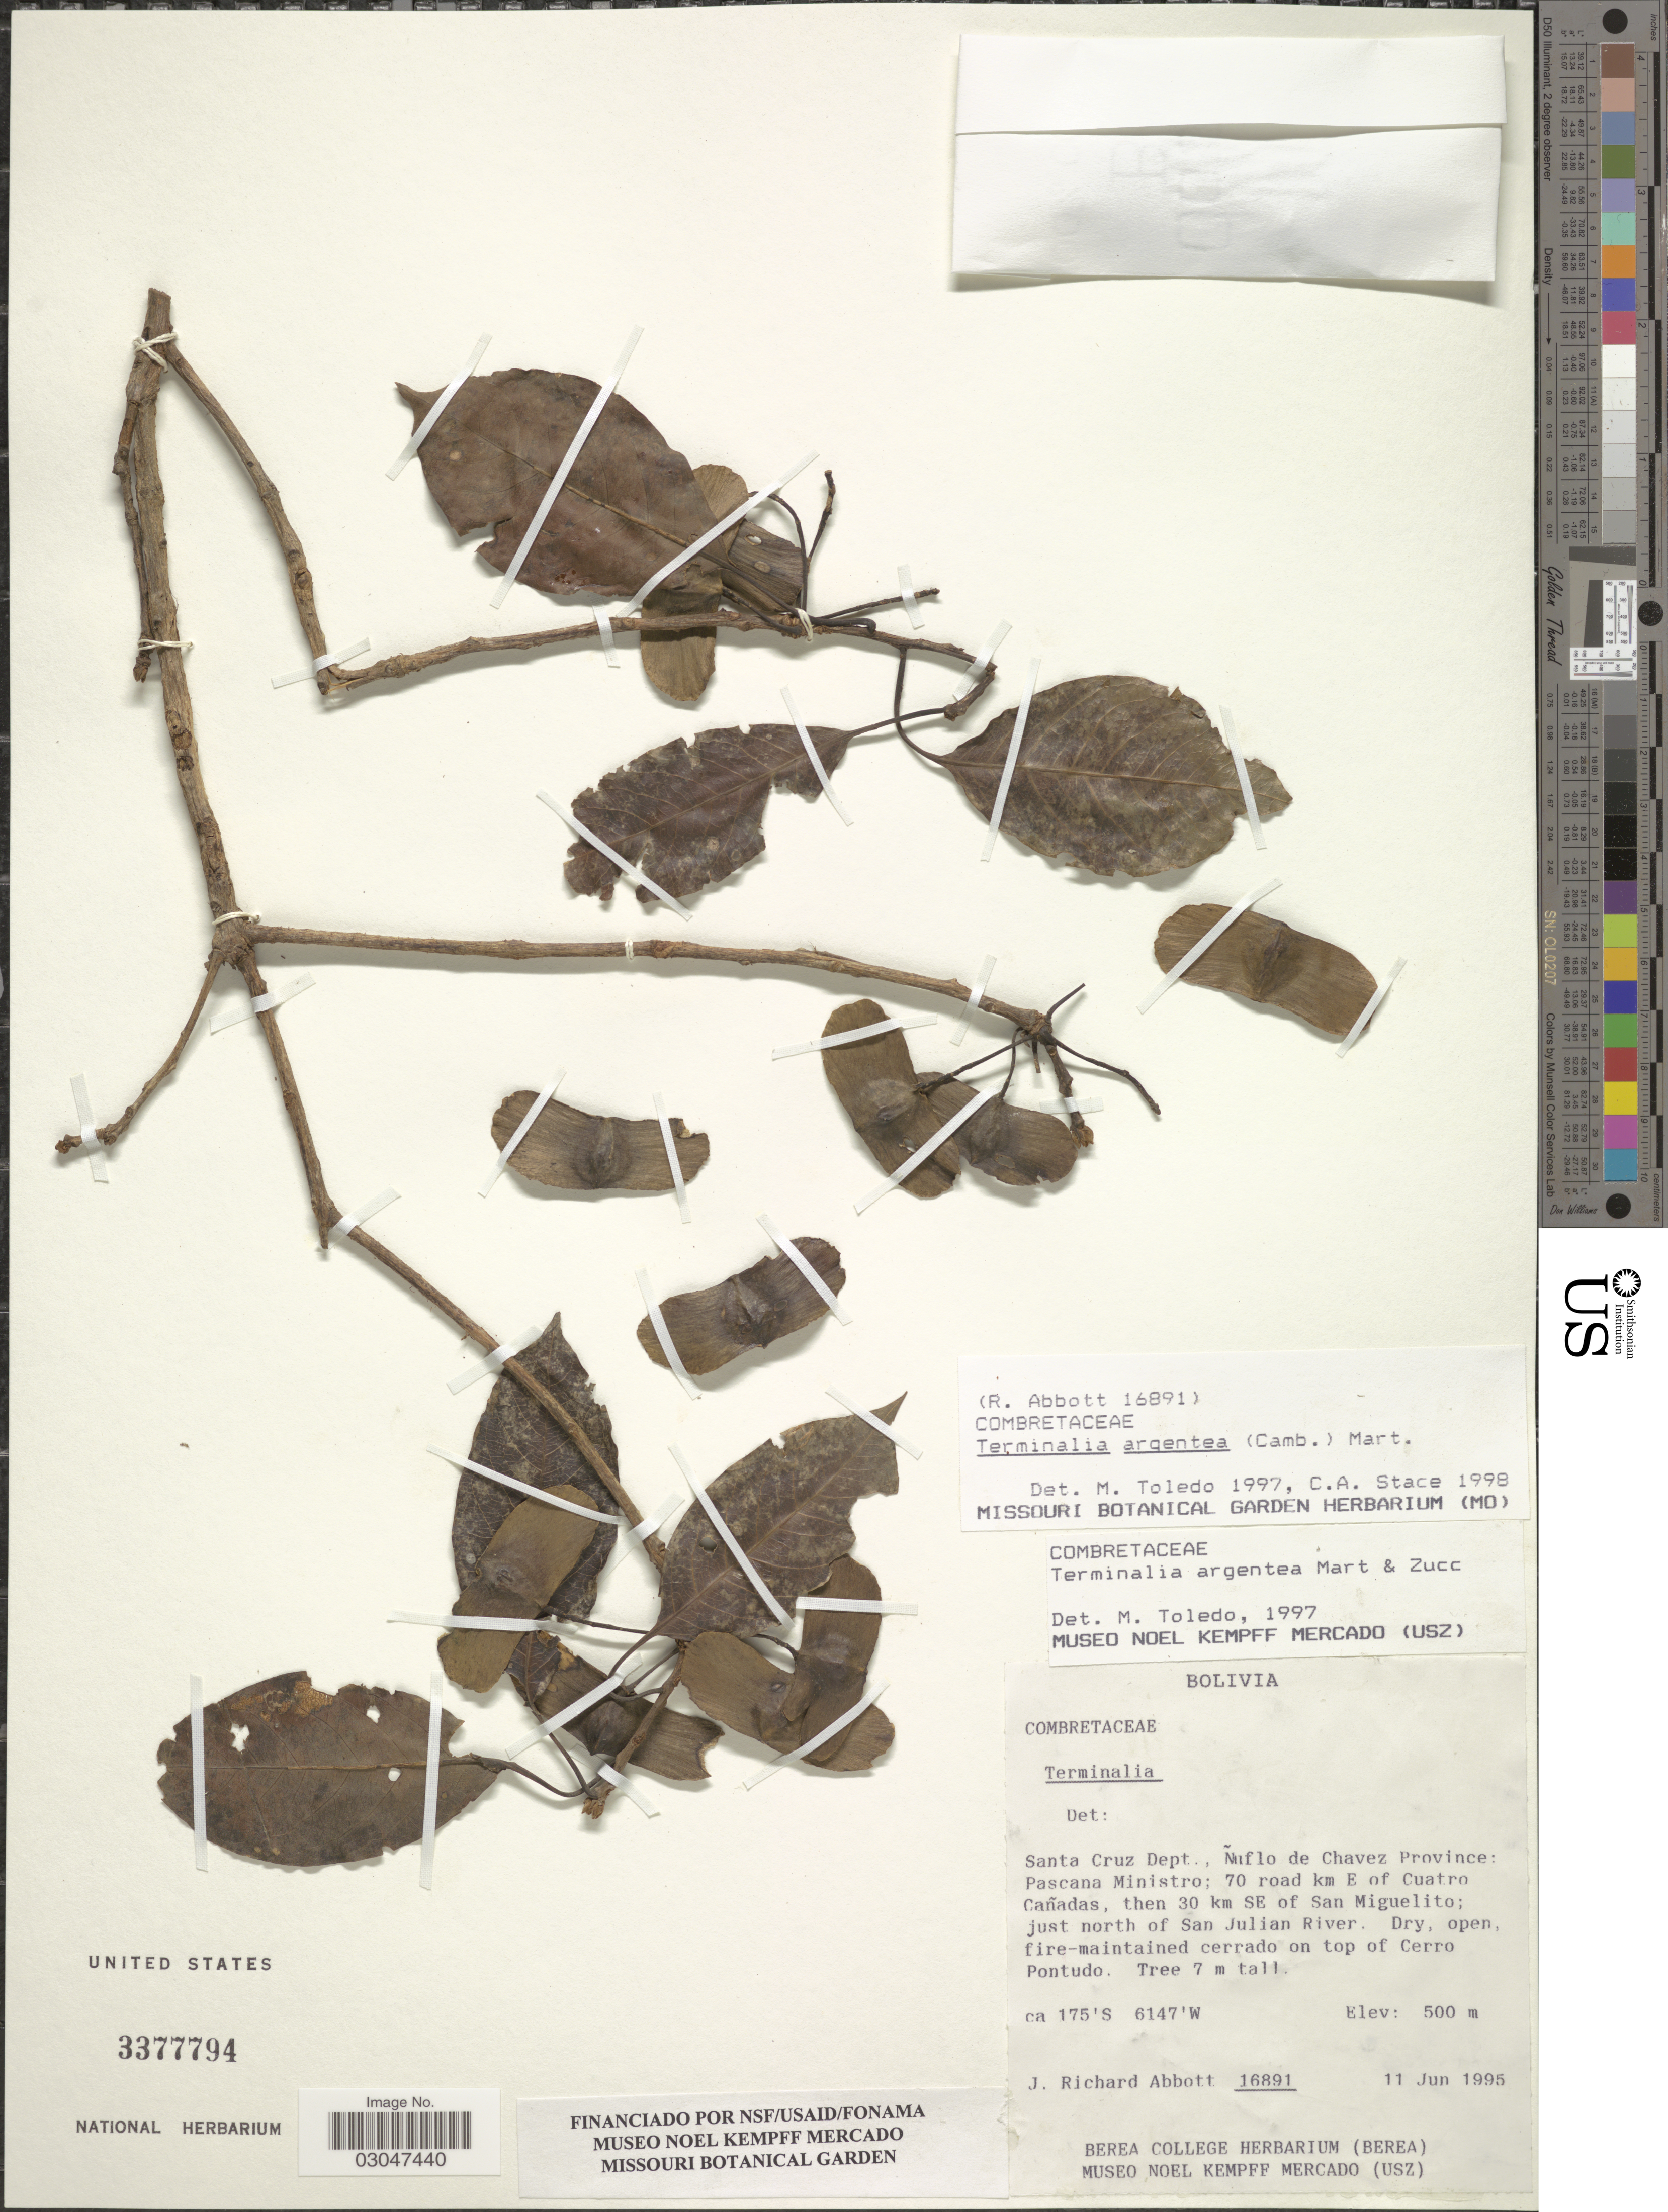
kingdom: Plantae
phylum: Tracheophyta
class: Magnoliopsida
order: Myrtales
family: Combretaceae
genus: Terminalia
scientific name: Terminalia argentea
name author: Mart.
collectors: J. R. Abbott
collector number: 16891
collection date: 1995-06-11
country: Bolivia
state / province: Santa Cruz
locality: Santa Cruz Dept., Ñuflo de Chavez Province: Pascana Ministro; 70 road km E of Cuatro Cañadas, then 30 km SE of San Miguelito; just north of San Julian river. Dry, open fire-maintained cerrado on top of Cerro Pontudo.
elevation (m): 500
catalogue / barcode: US 3377794